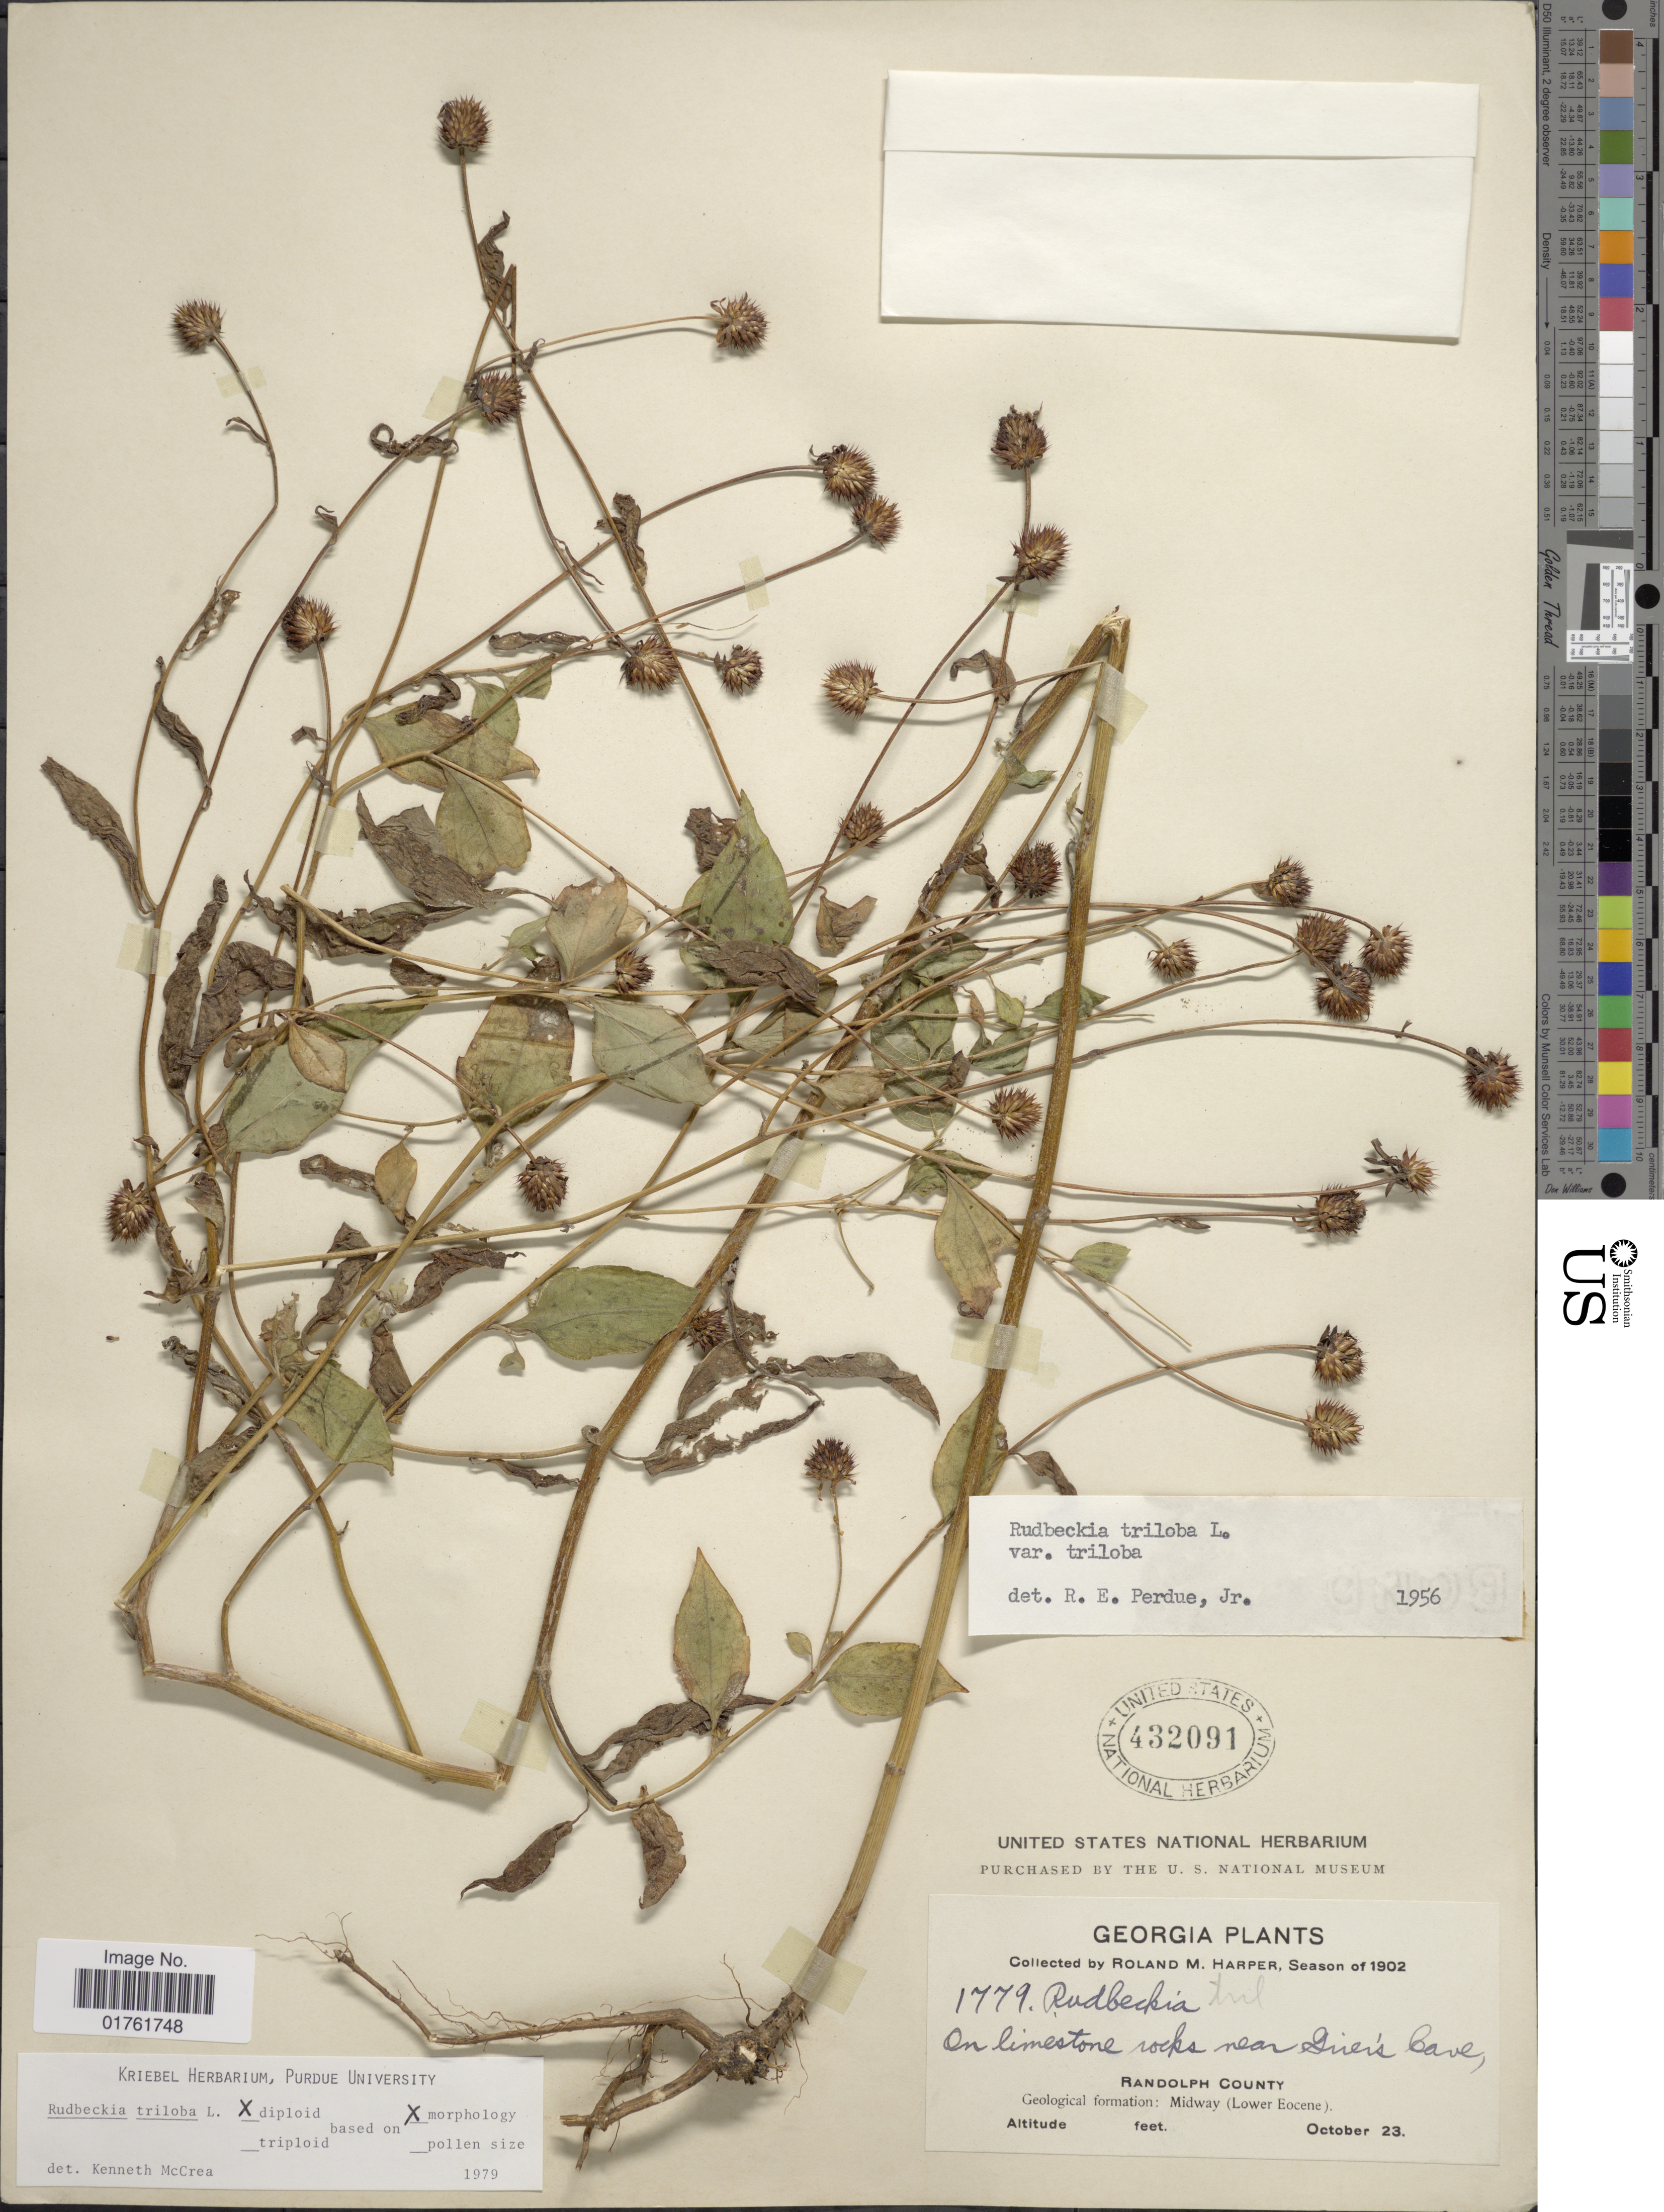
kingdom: Plantae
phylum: Tracheophyta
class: Magnoliopsida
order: Asterales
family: Asteraceae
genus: Rudbeckia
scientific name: Rudbeckia triloba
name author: L.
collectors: R. M. Harper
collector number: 1779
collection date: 1902-10-23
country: United States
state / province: Georgia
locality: On limestone rocks near Drier's Cave, Randolph County, Geological formation: Midway (Lower Eocene)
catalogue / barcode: US 432091